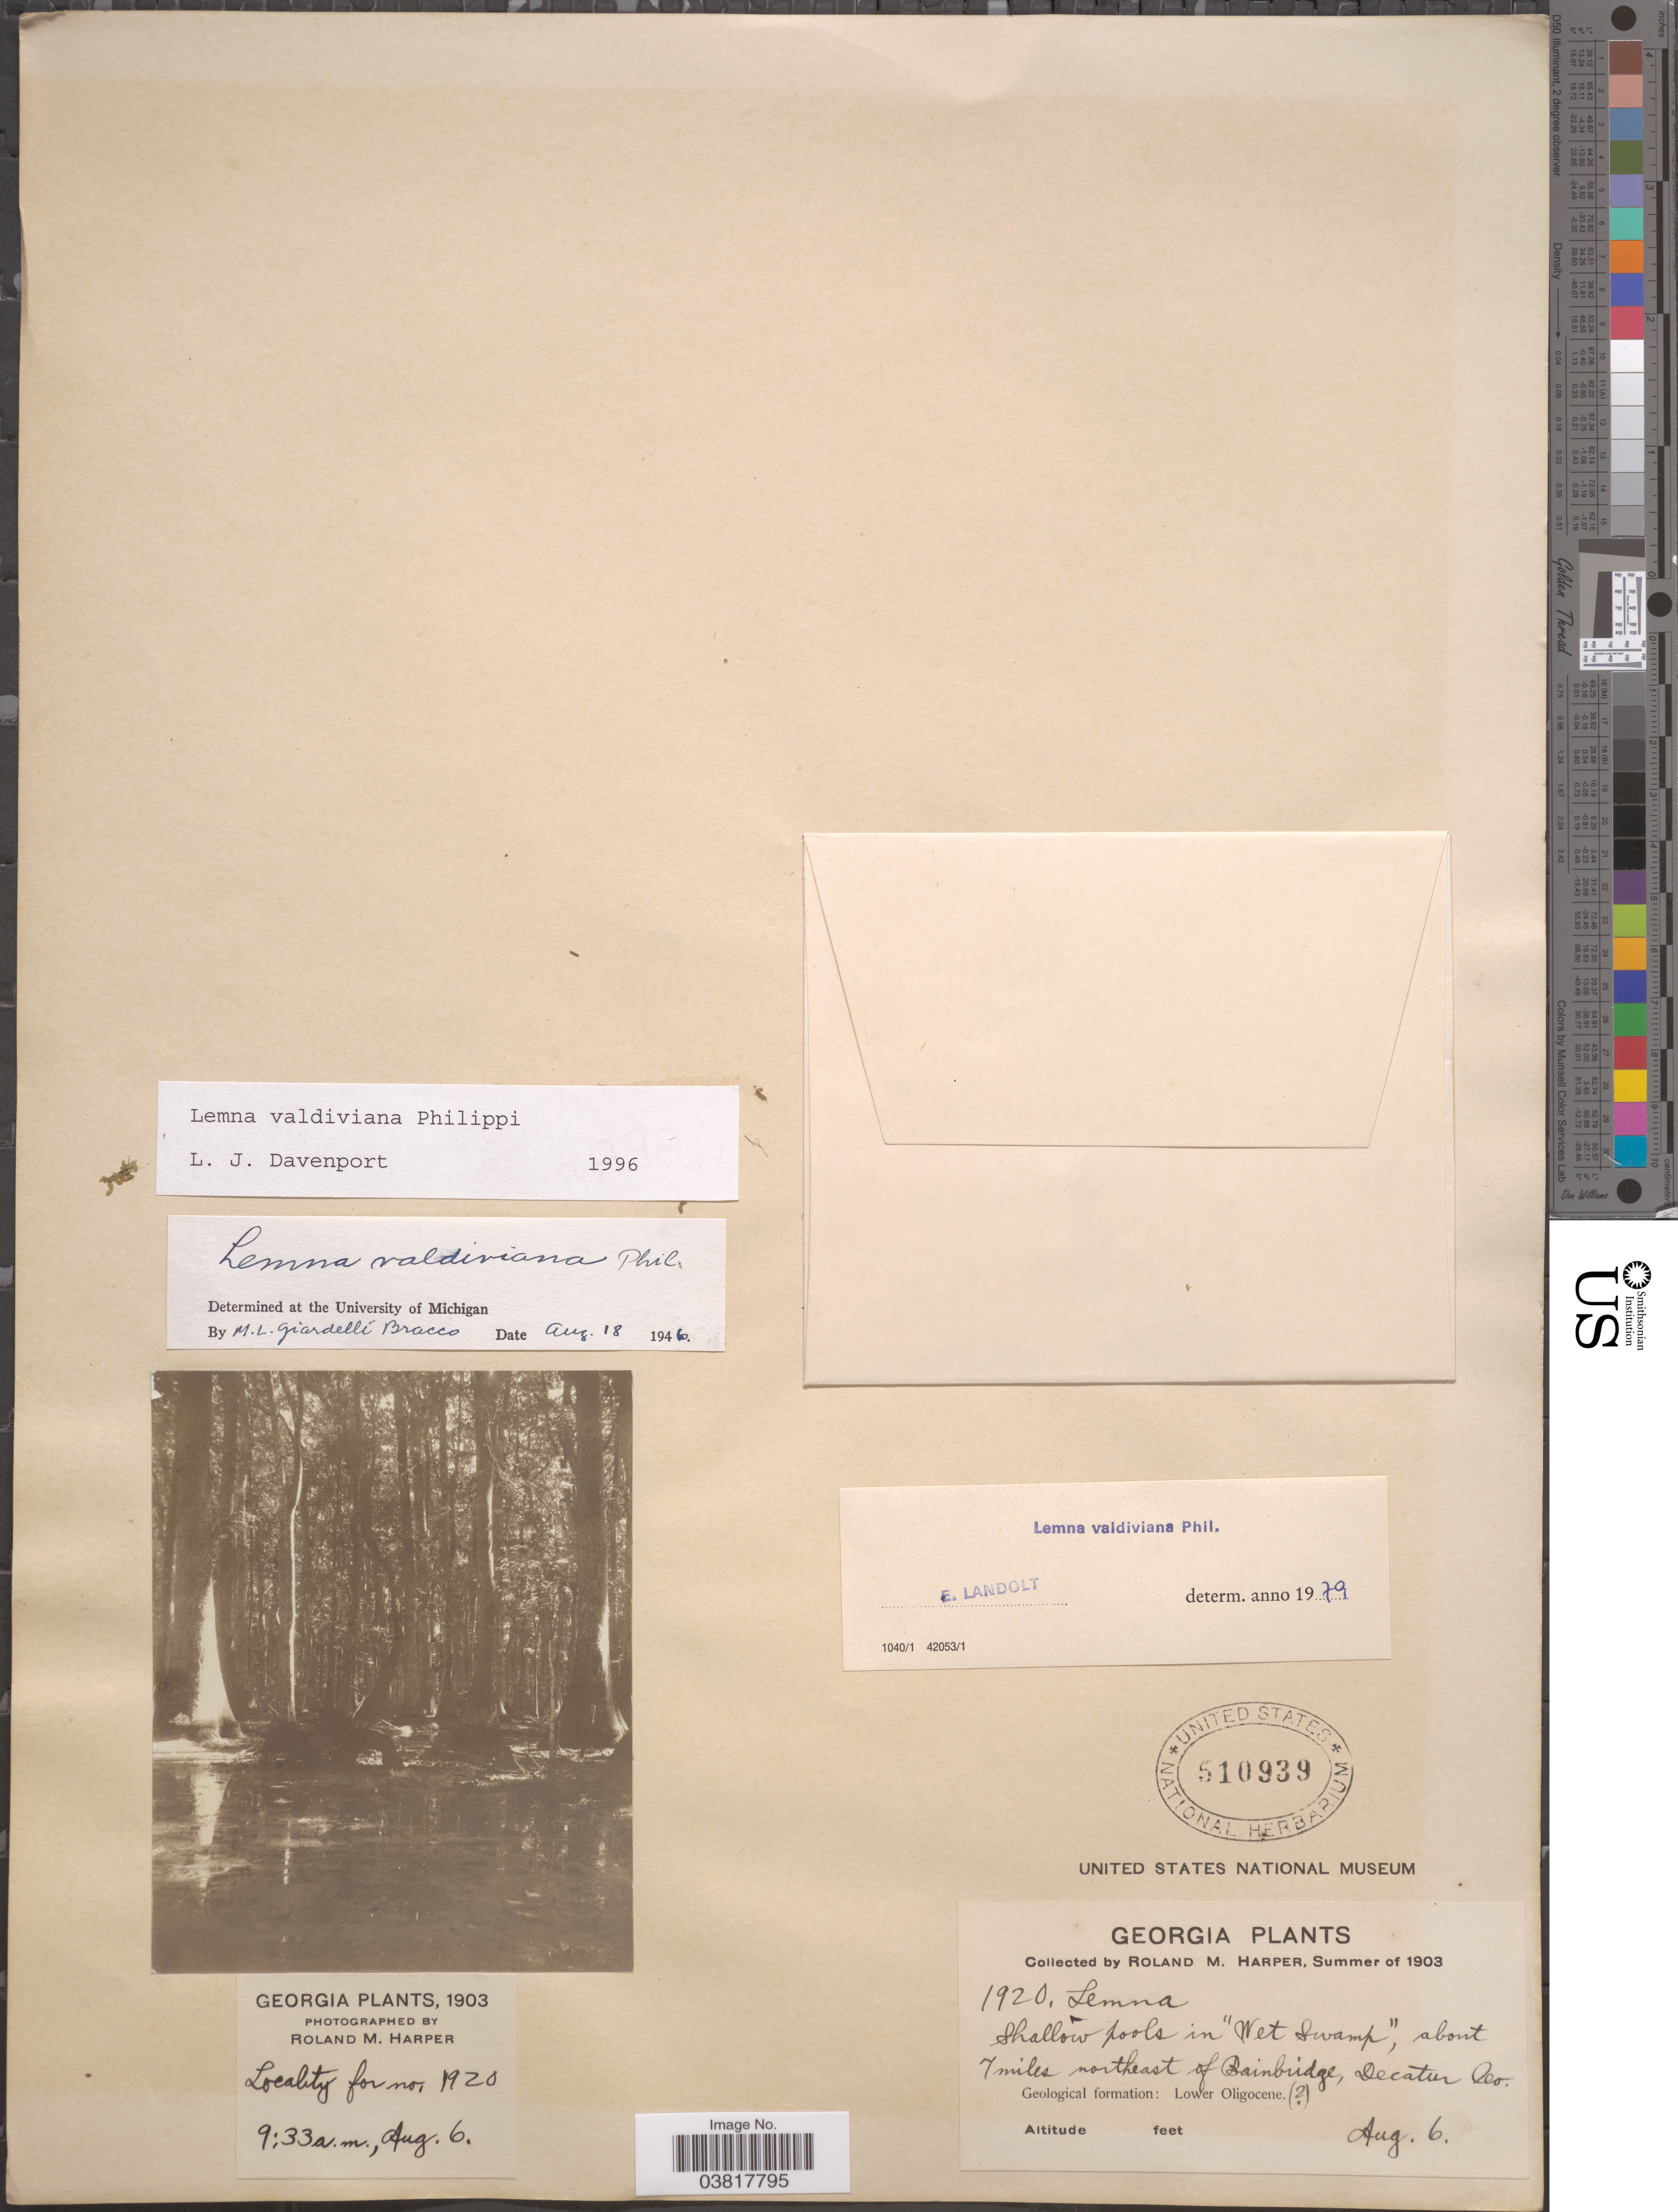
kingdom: Plantae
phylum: Tracheophyta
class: Liliopsida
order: Alismatales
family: Araceae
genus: Lemna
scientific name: Lemna valdiviana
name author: Phil.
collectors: R. M. Harper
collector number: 1920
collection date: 1903-08-06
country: United States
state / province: Georgia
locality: Shallow pools in "Wet Swamp", about 7 miles northeast of Bainbridge, Decatur Co. Geological formation: Lower Oligocene ( [unsure placement]).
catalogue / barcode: US 510939